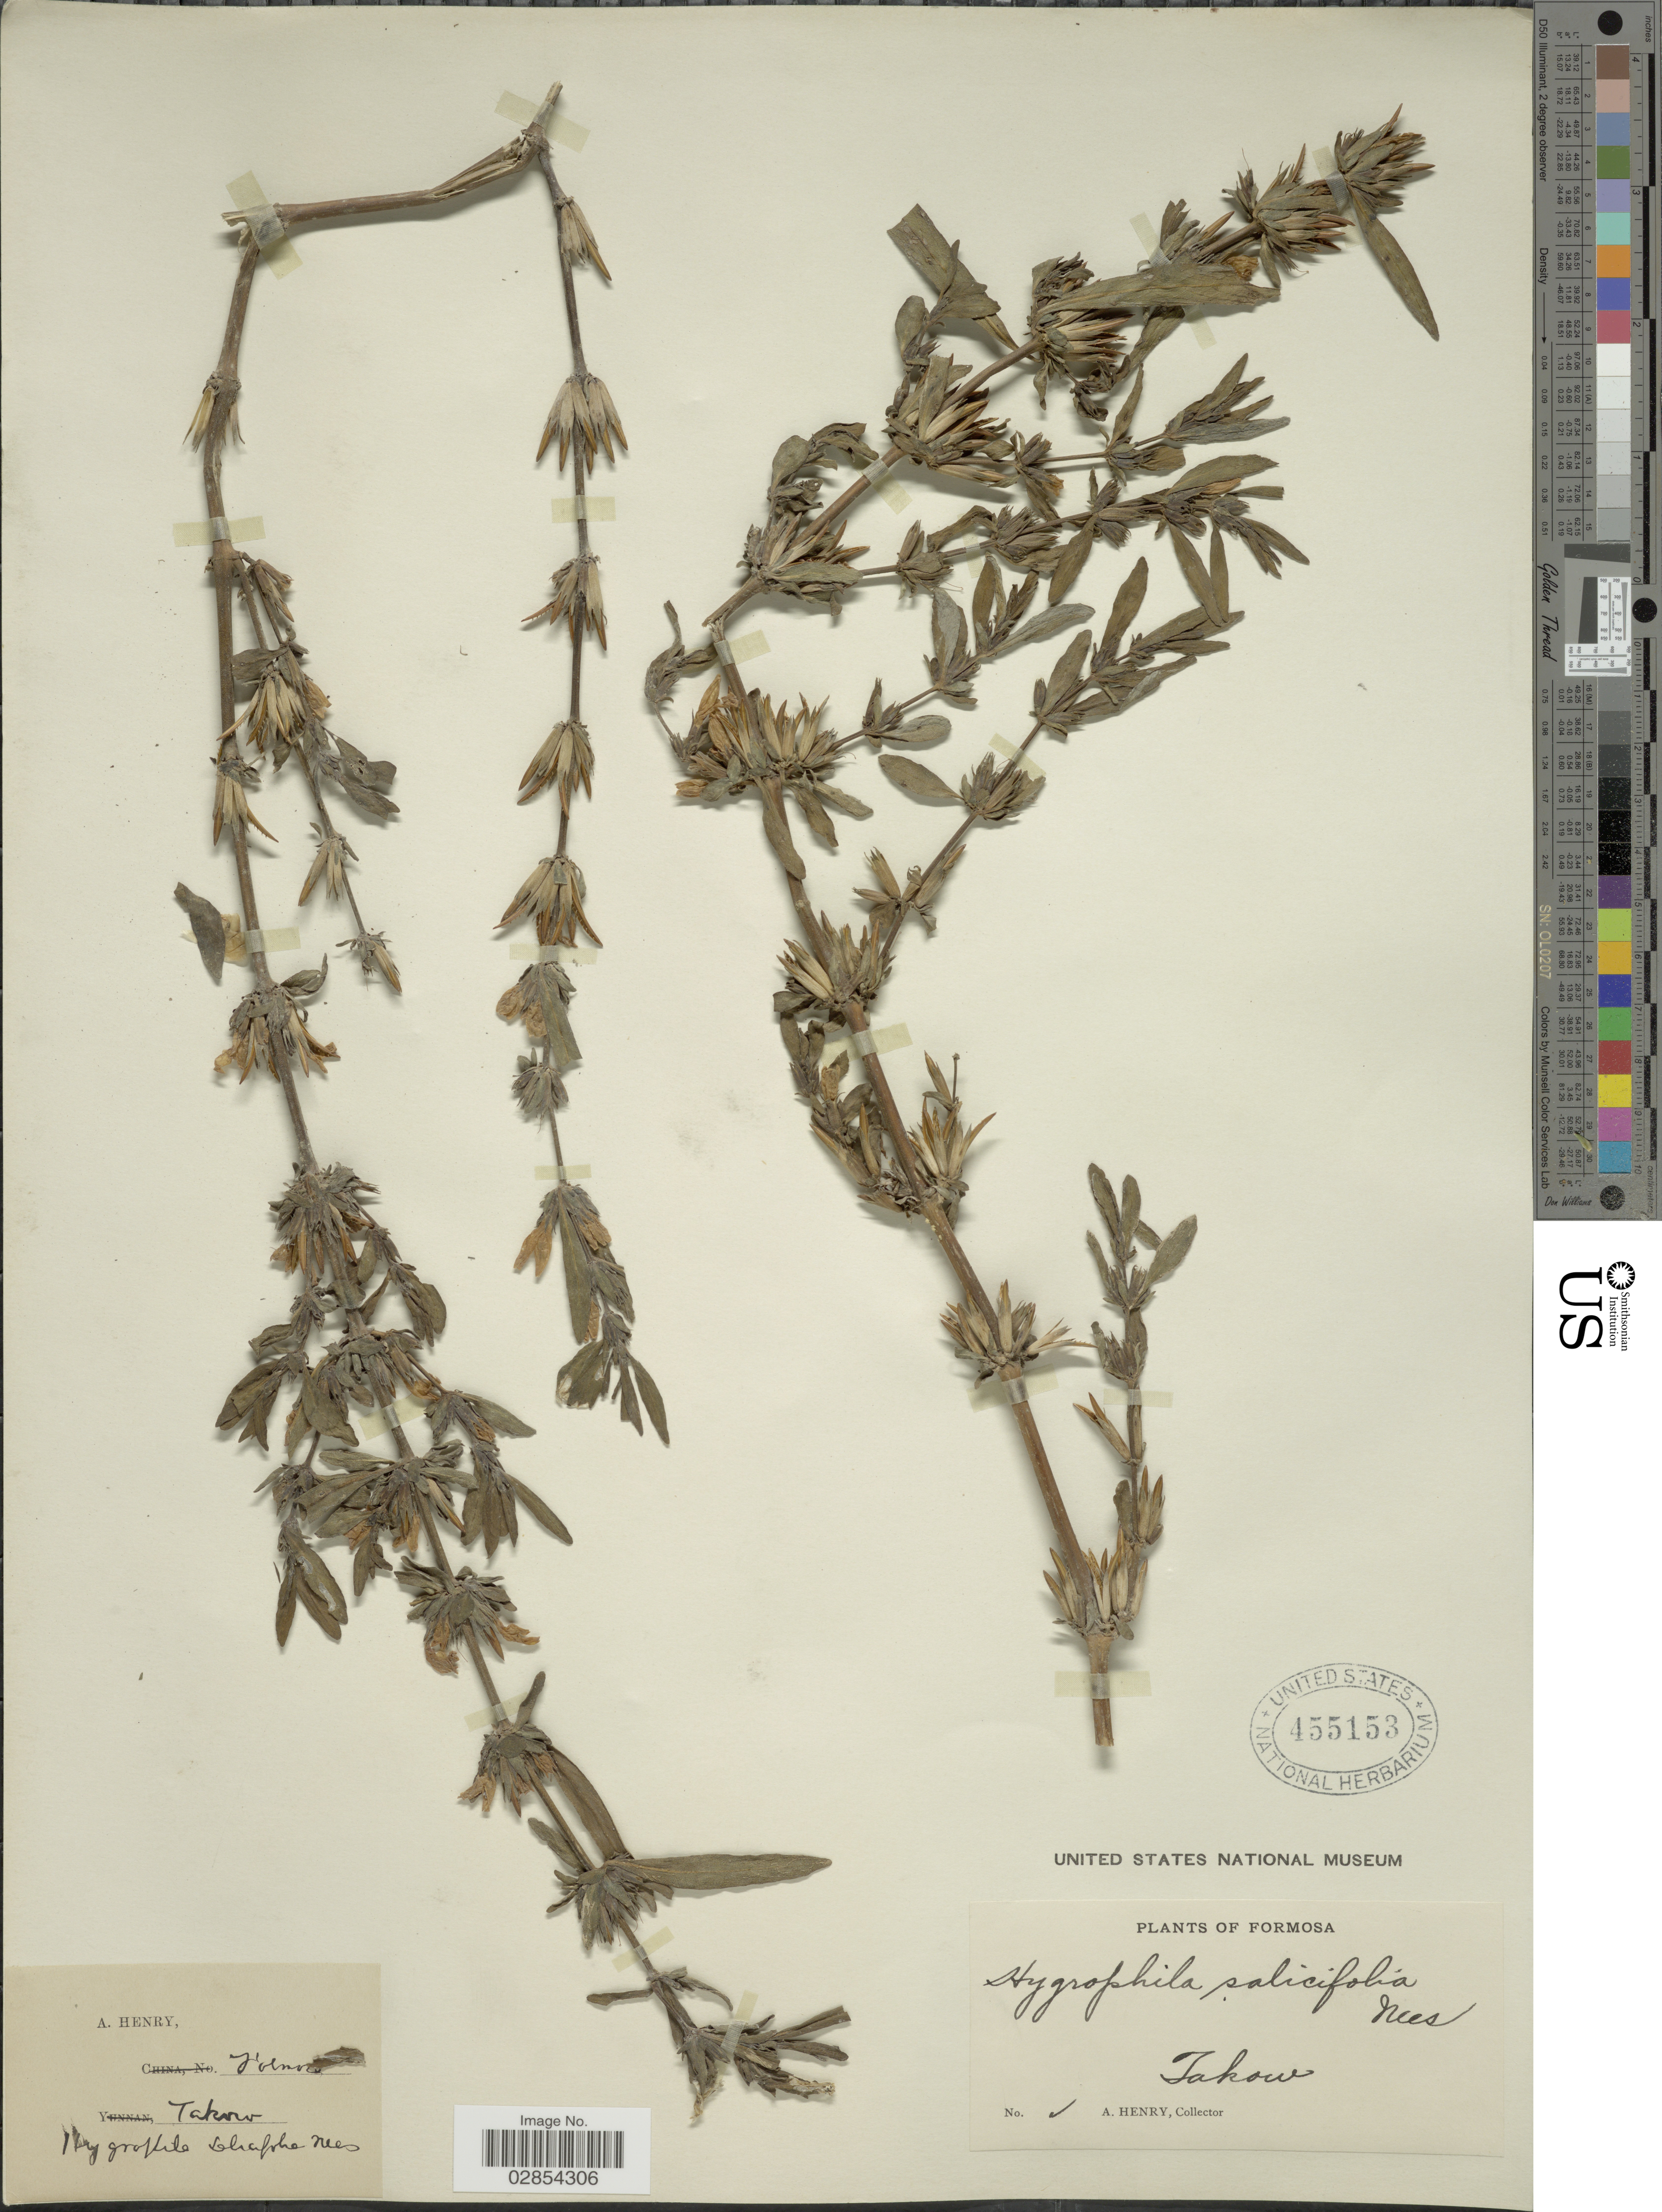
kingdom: Plantae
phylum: Tracheophyta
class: Magnoliopsida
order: Lamiales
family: Acanthaceae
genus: Hygrophila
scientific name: Hygrophila angustifolia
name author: R. Br.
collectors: A. Henry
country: Taiwan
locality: Takow.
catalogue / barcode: US 455153